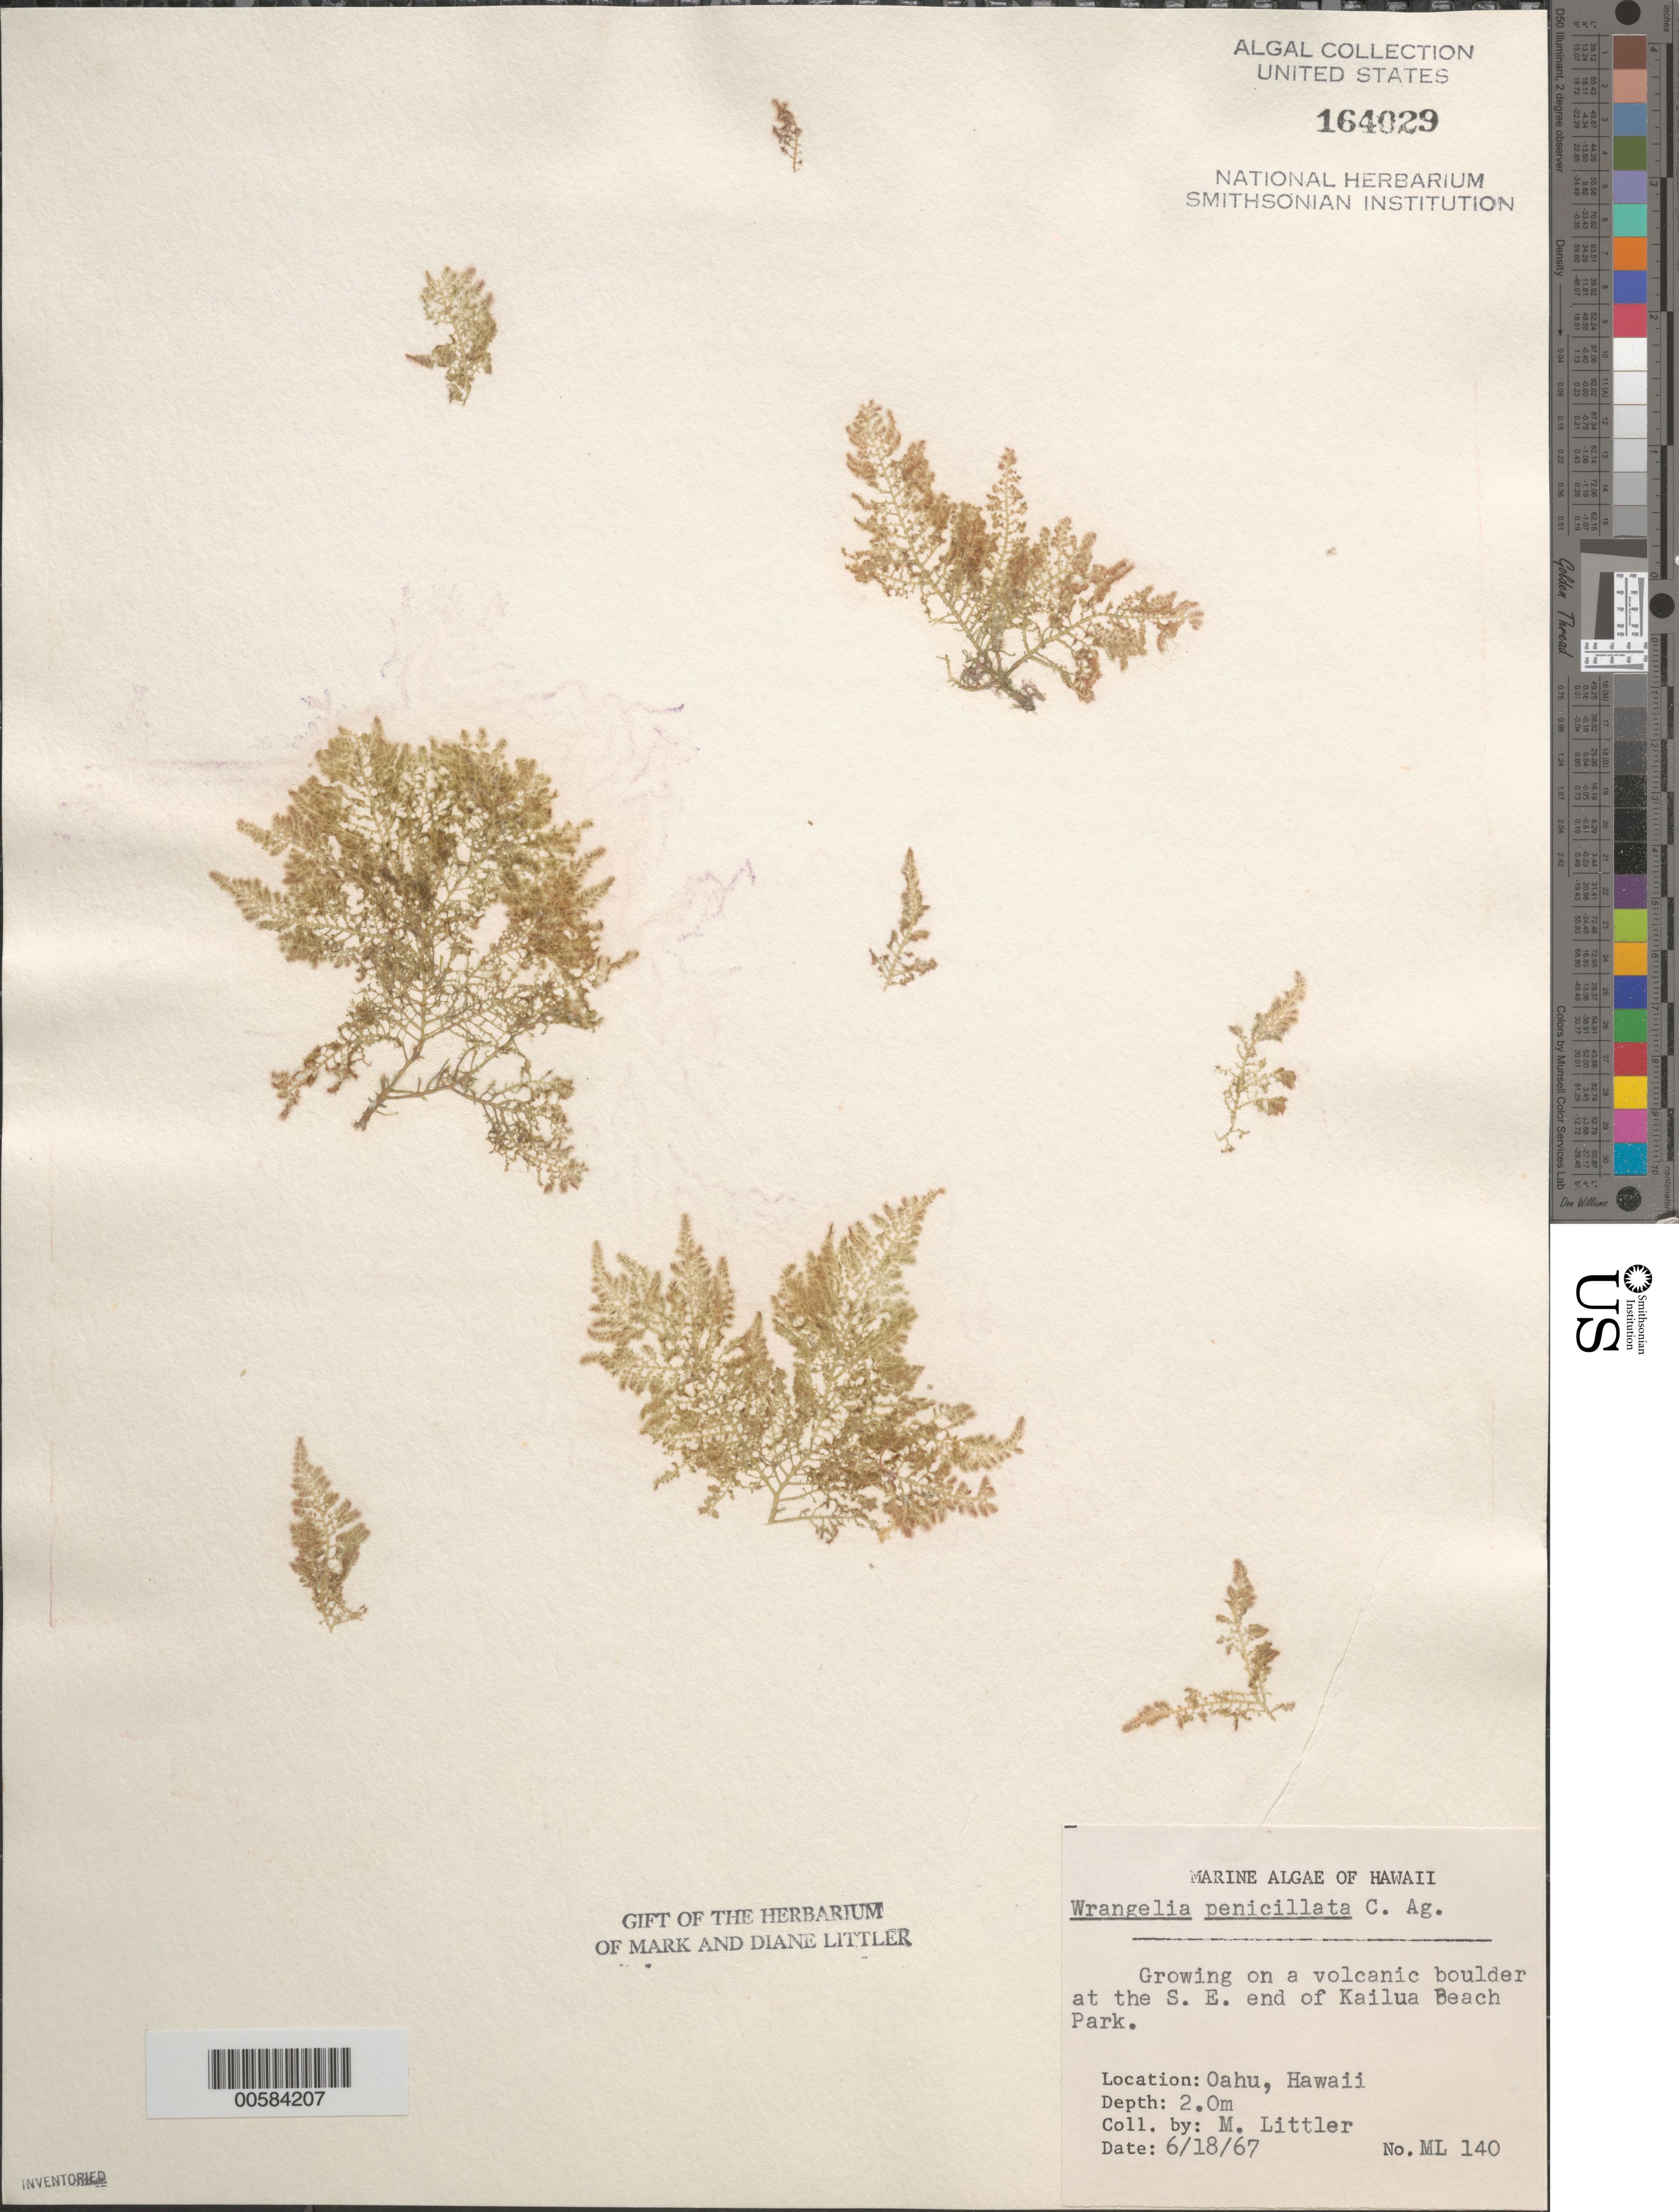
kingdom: Plantae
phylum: Rhodophyta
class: Florideophyceae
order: Ceramiales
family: Wrangeliaceae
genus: Wrangelia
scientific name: Wrangelia penicillata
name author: (C. Agardh) C. Agardh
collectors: M. M. Littler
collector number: ML 140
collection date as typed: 18 Jun 1967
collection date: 1967-06-18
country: United States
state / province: Hawaii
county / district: Honolulu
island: Oahu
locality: Kailua Beach Park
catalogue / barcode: US 164029